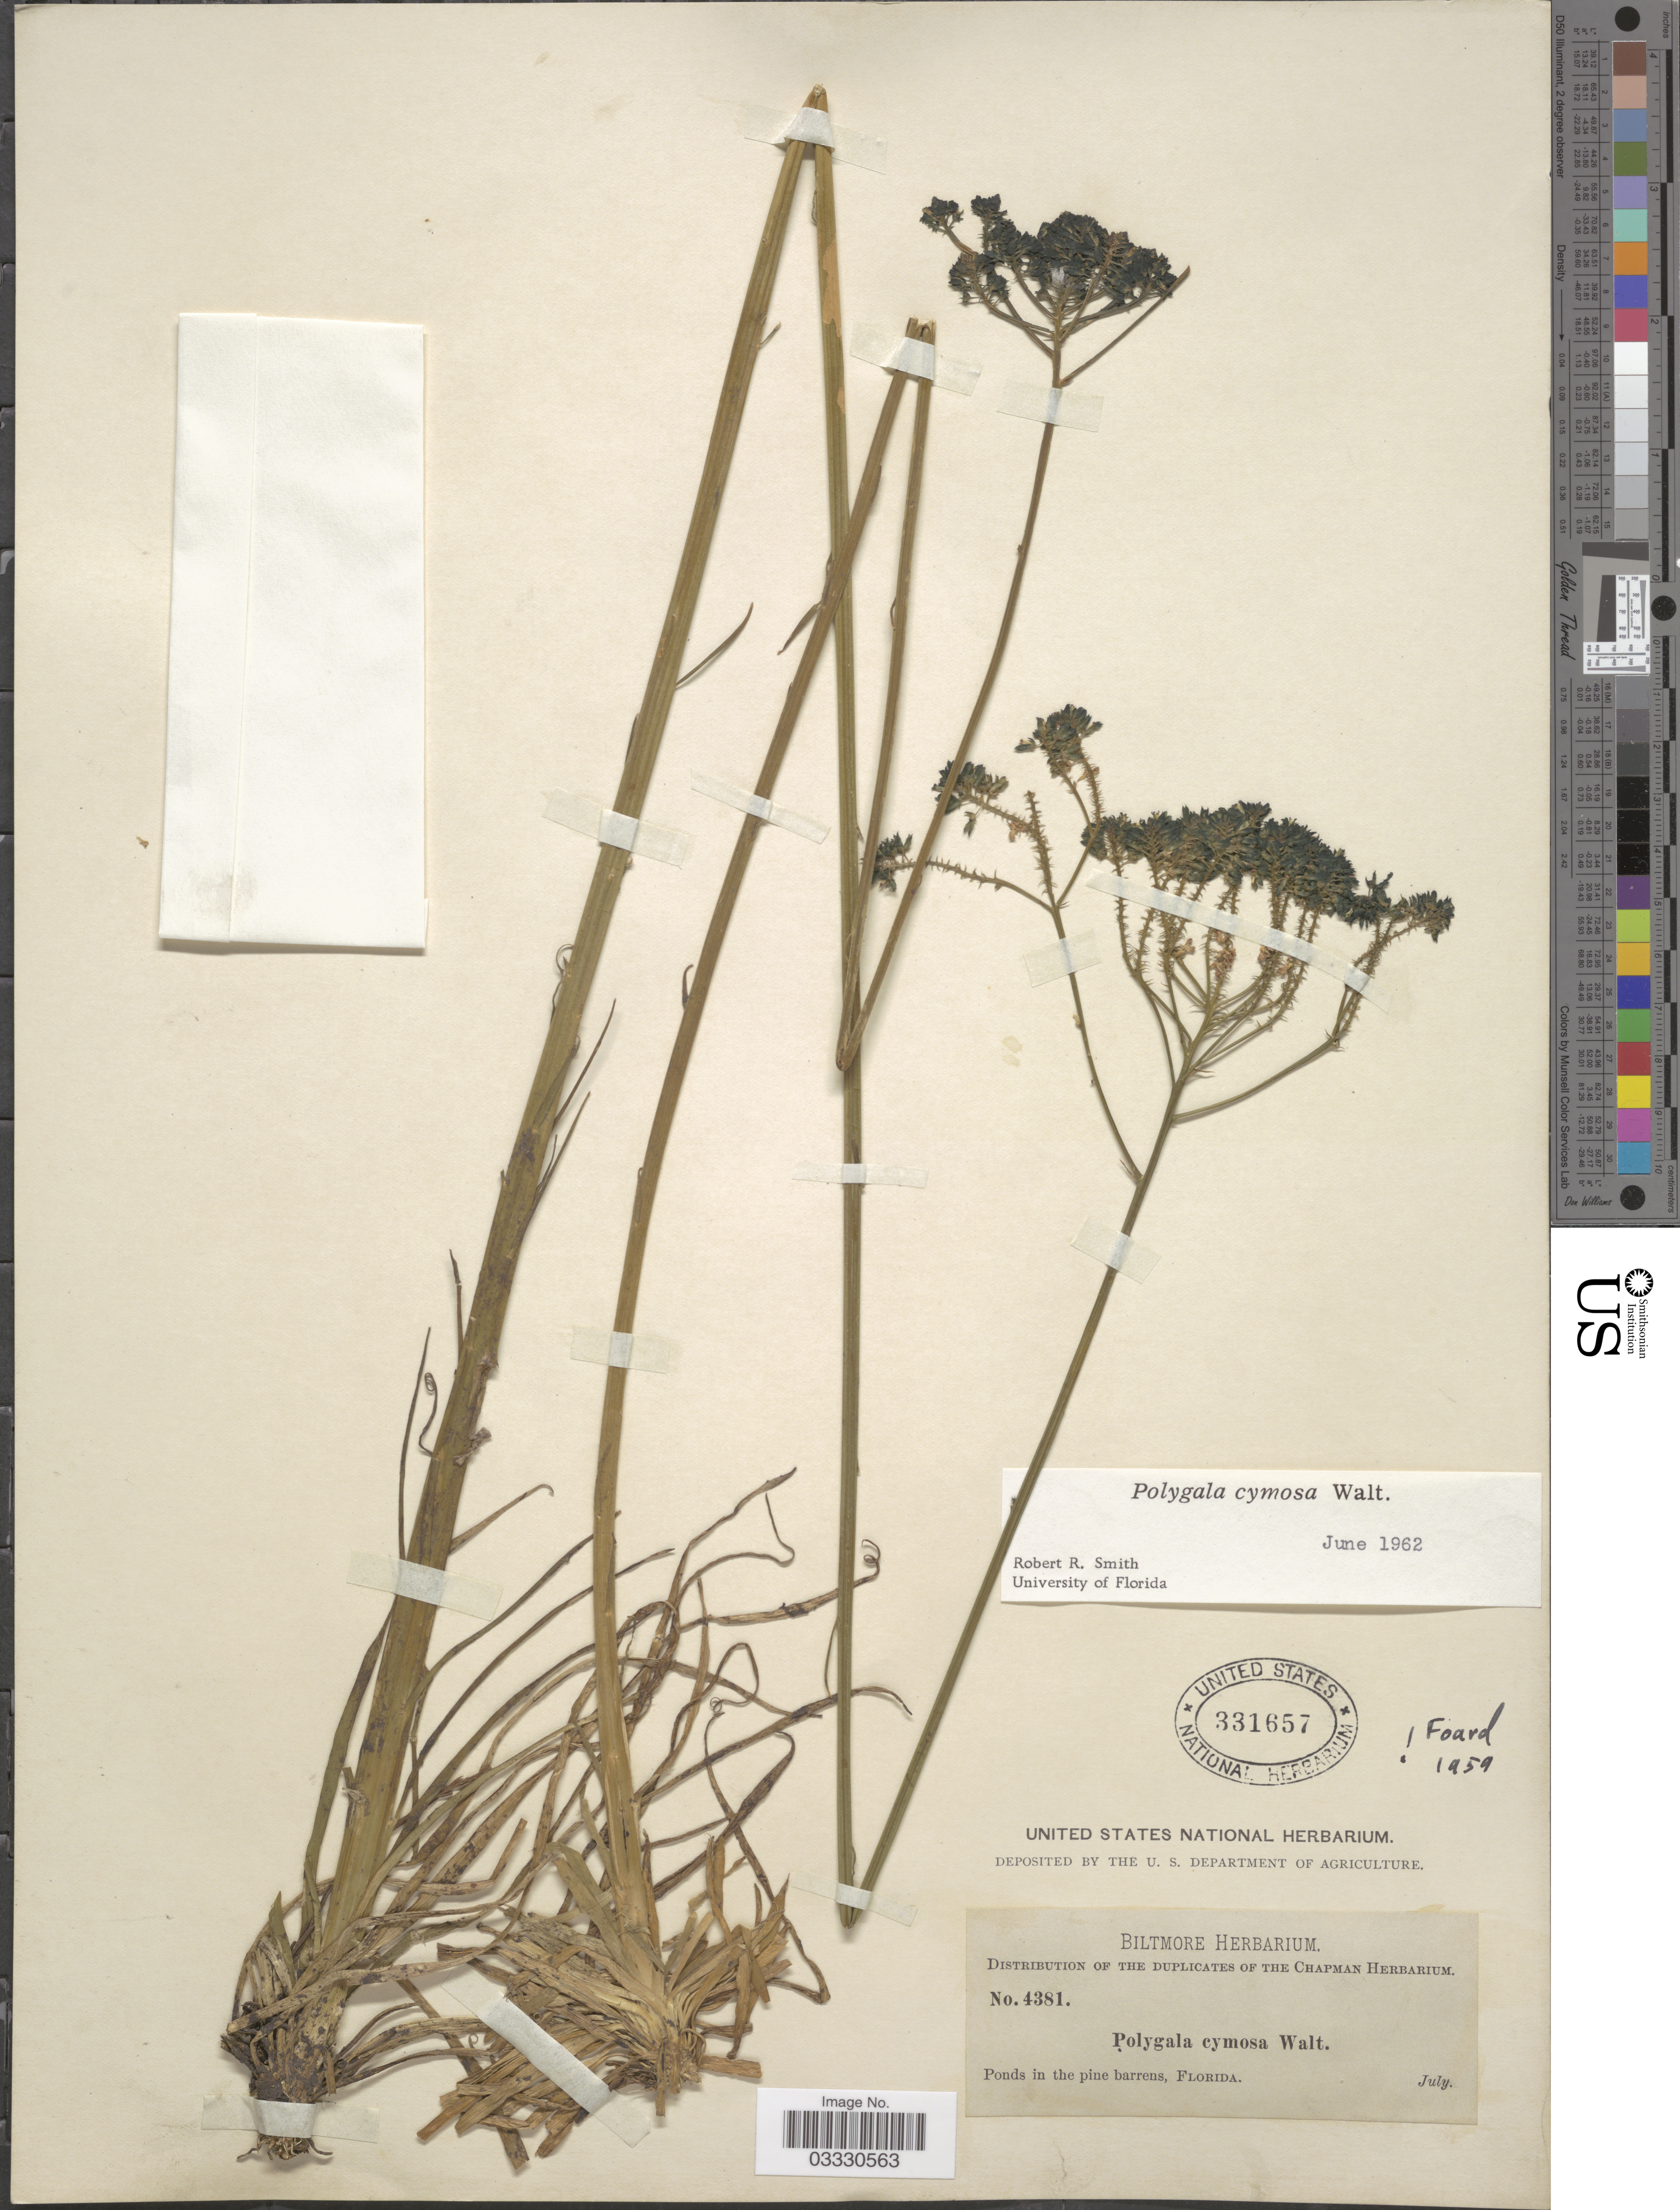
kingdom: Plantae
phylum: Tracheophyta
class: Magnoliopsida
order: Fabales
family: Polygalaceae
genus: Polygala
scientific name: Polygala cymosa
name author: Walter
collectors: ex herb. Biltmore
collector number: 4381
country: United States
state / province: Florida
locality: Ponds in the pine barrens.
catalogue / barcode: US 331657